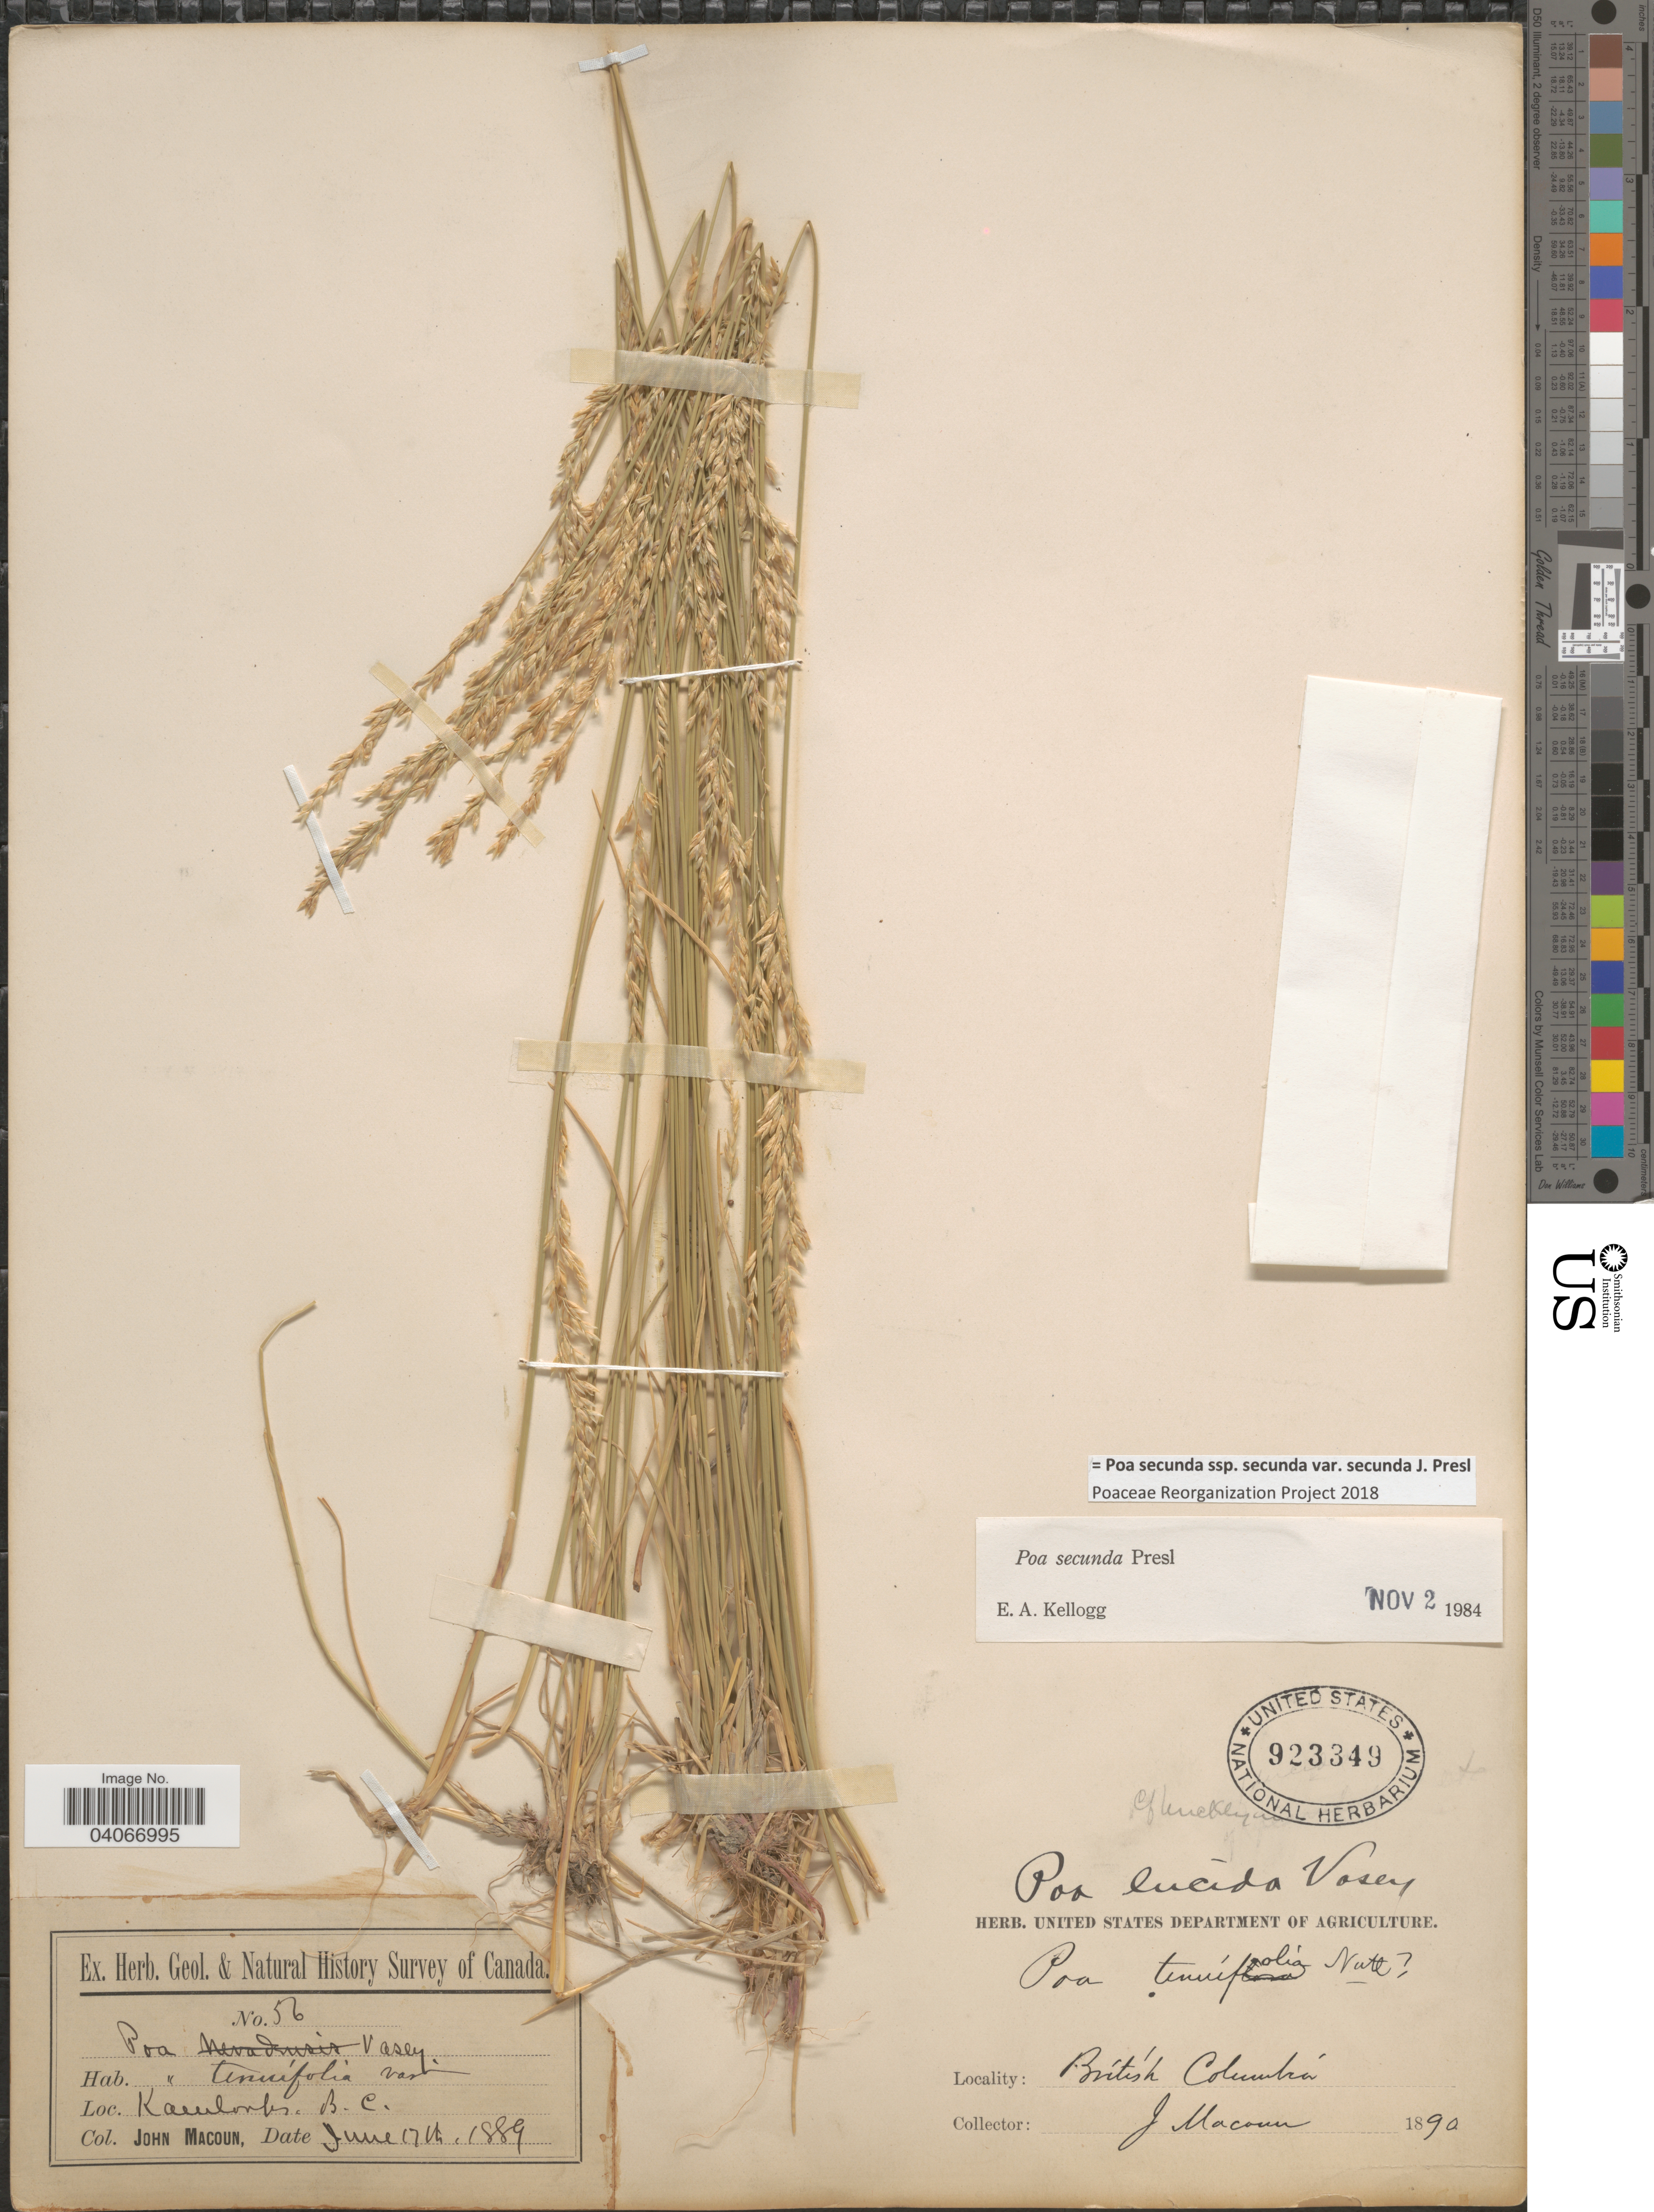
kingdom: Plantae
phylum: Tracheophyta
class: Liliopsida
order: Poales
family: Poaceae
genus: Poa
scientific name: Poa secunda subsp. secunda var. secunda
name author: J. Presl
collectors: J. Macoun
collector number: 56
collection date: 1889-06-17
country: Canada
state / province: British Columbia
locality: Kamloops.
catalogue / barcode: US 923349